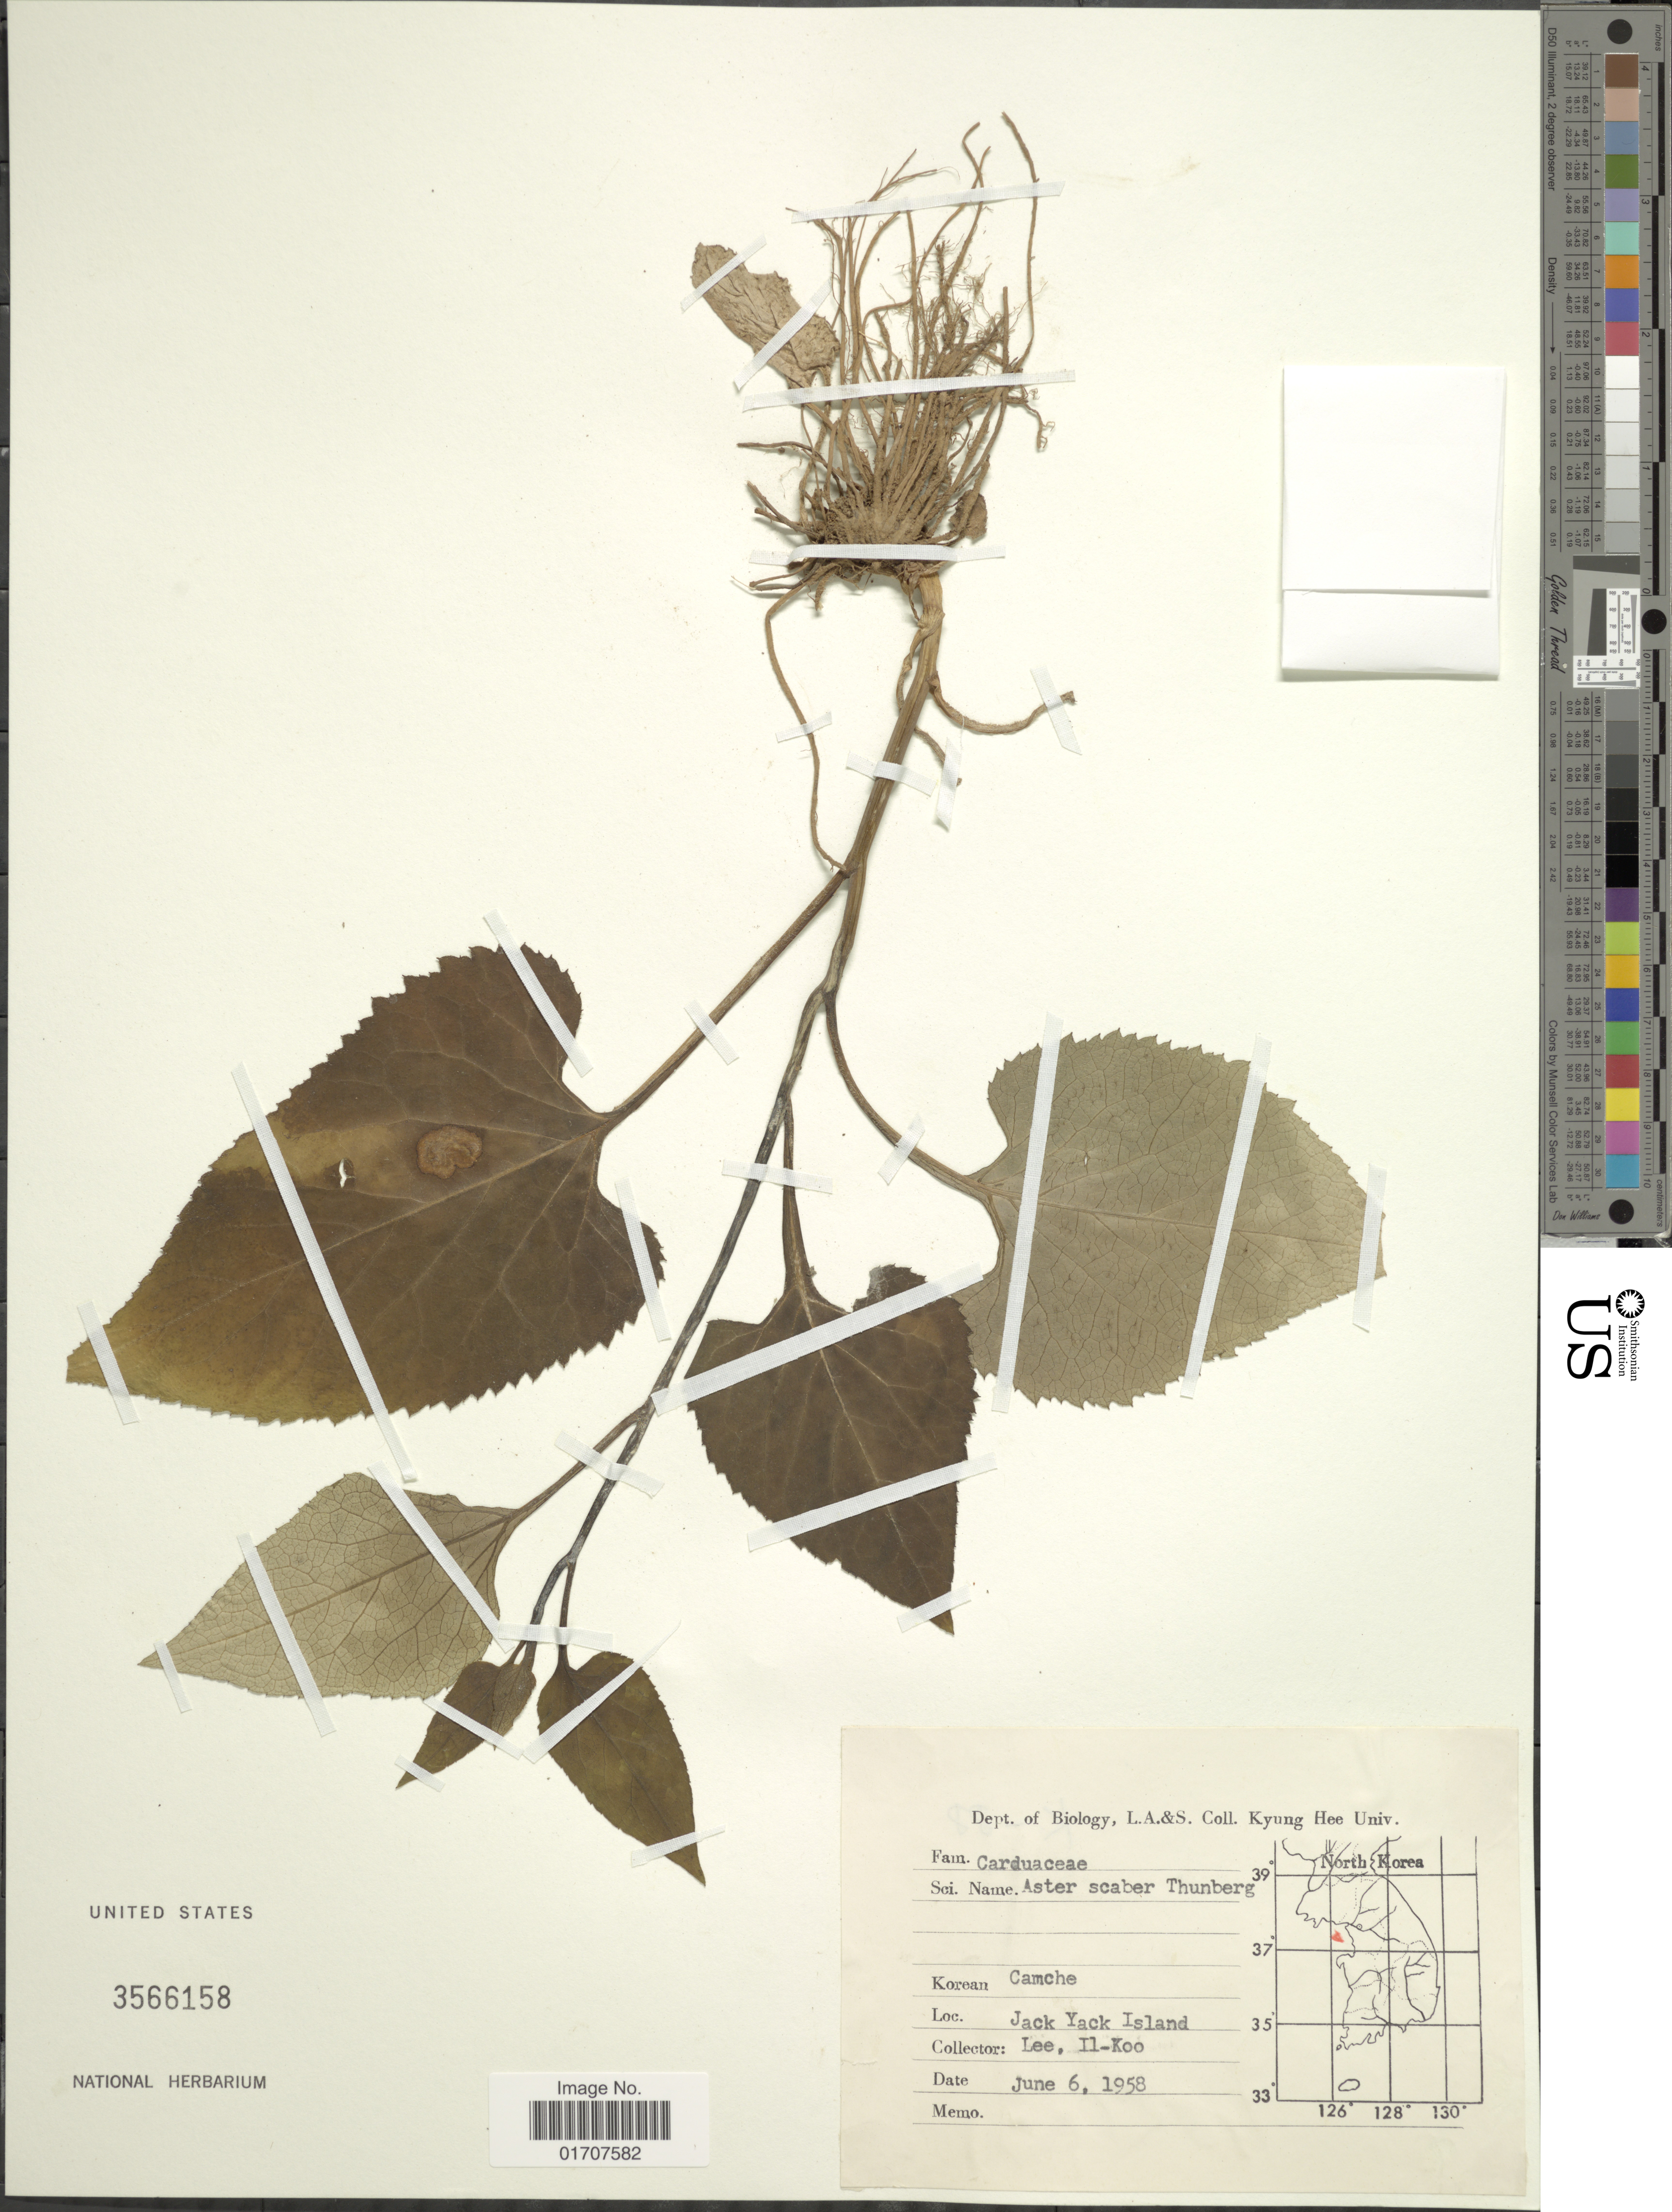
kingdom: Plantae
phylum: Tracheophyta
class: Magnoliopsida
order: Asterales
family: Asteraceae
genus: Doellingeria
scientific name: Doellingeria scaber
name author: (Thunb.) Nees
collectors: I. Lee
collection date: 1958-06-06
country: South Korea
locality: Jack Yack Island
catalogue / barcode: US 3566158